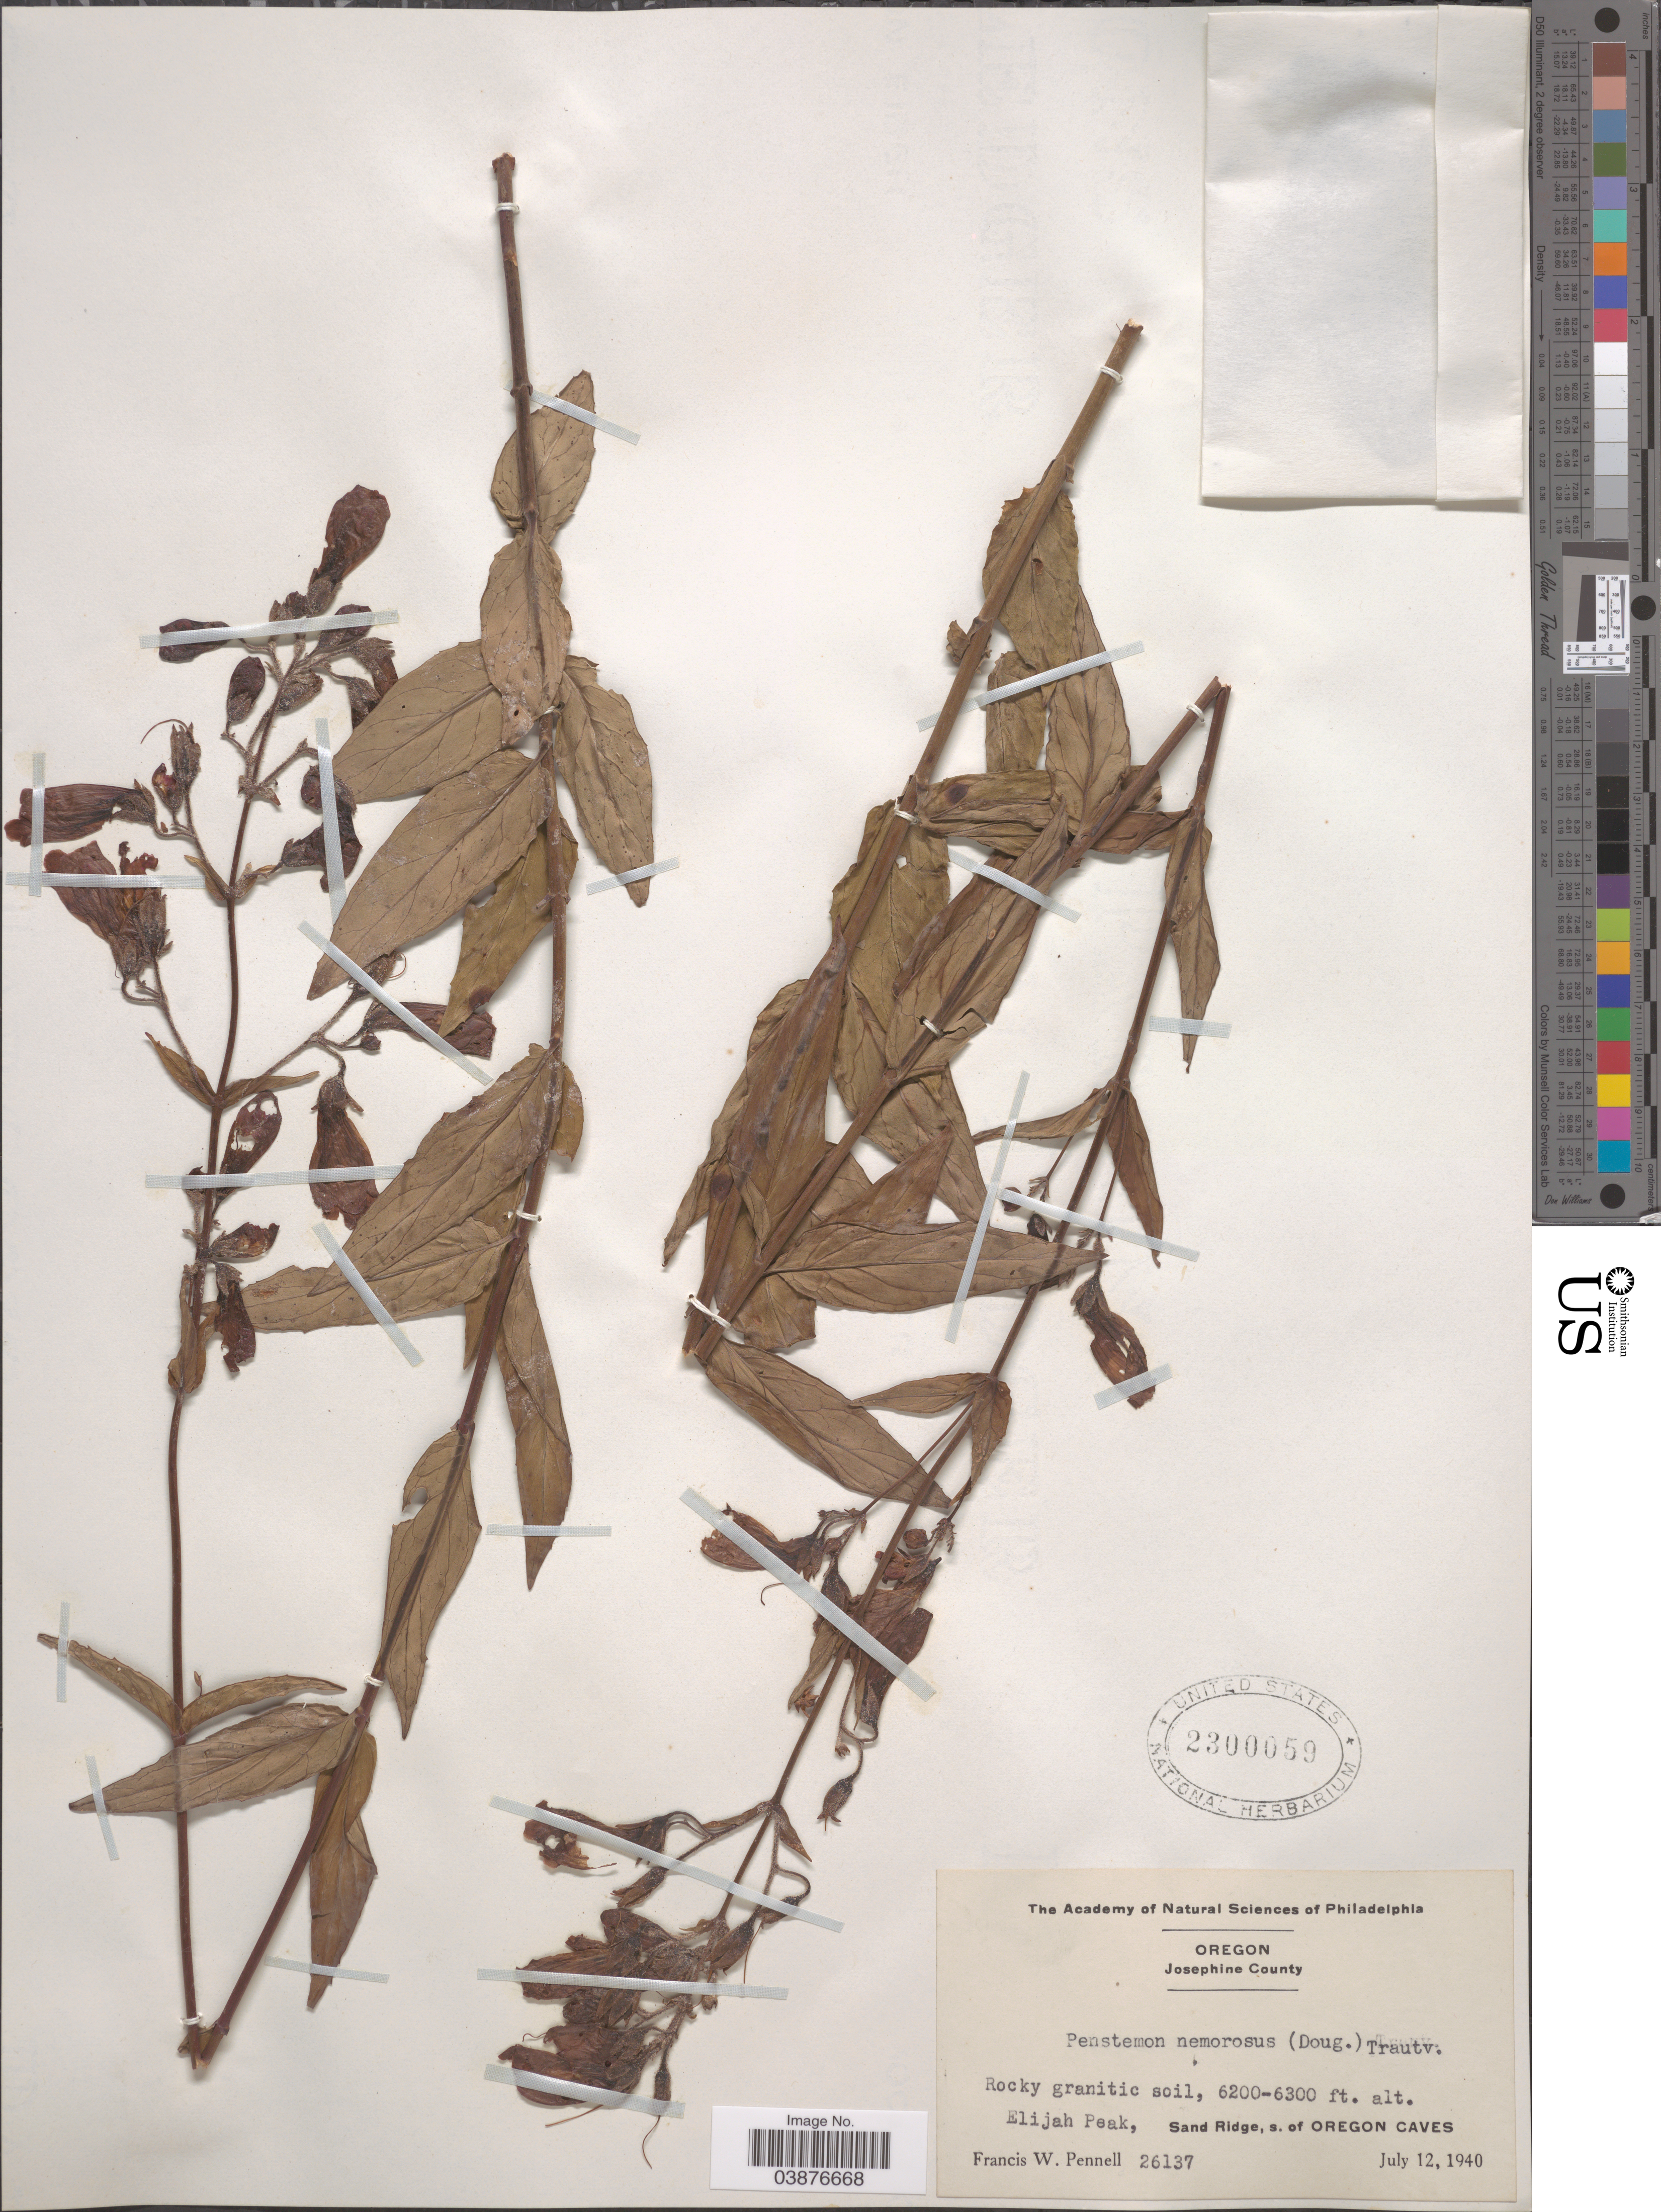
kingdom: Plantae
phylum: Tracheophyta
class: Magnoliopsida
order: Lamiales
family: Plantaginaceae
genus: Penstemon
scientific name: Penstemon nemorosus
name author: (Douglas ex Lindl.) Trautv.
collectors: F. W. Pennell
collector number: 26137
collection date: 1940-07-12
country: United States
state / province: Oregon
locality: Josephine County. Elijah Peak, Sand Ridge, s. of Oregon Caves.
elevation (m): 1890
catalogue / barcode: US 2300059